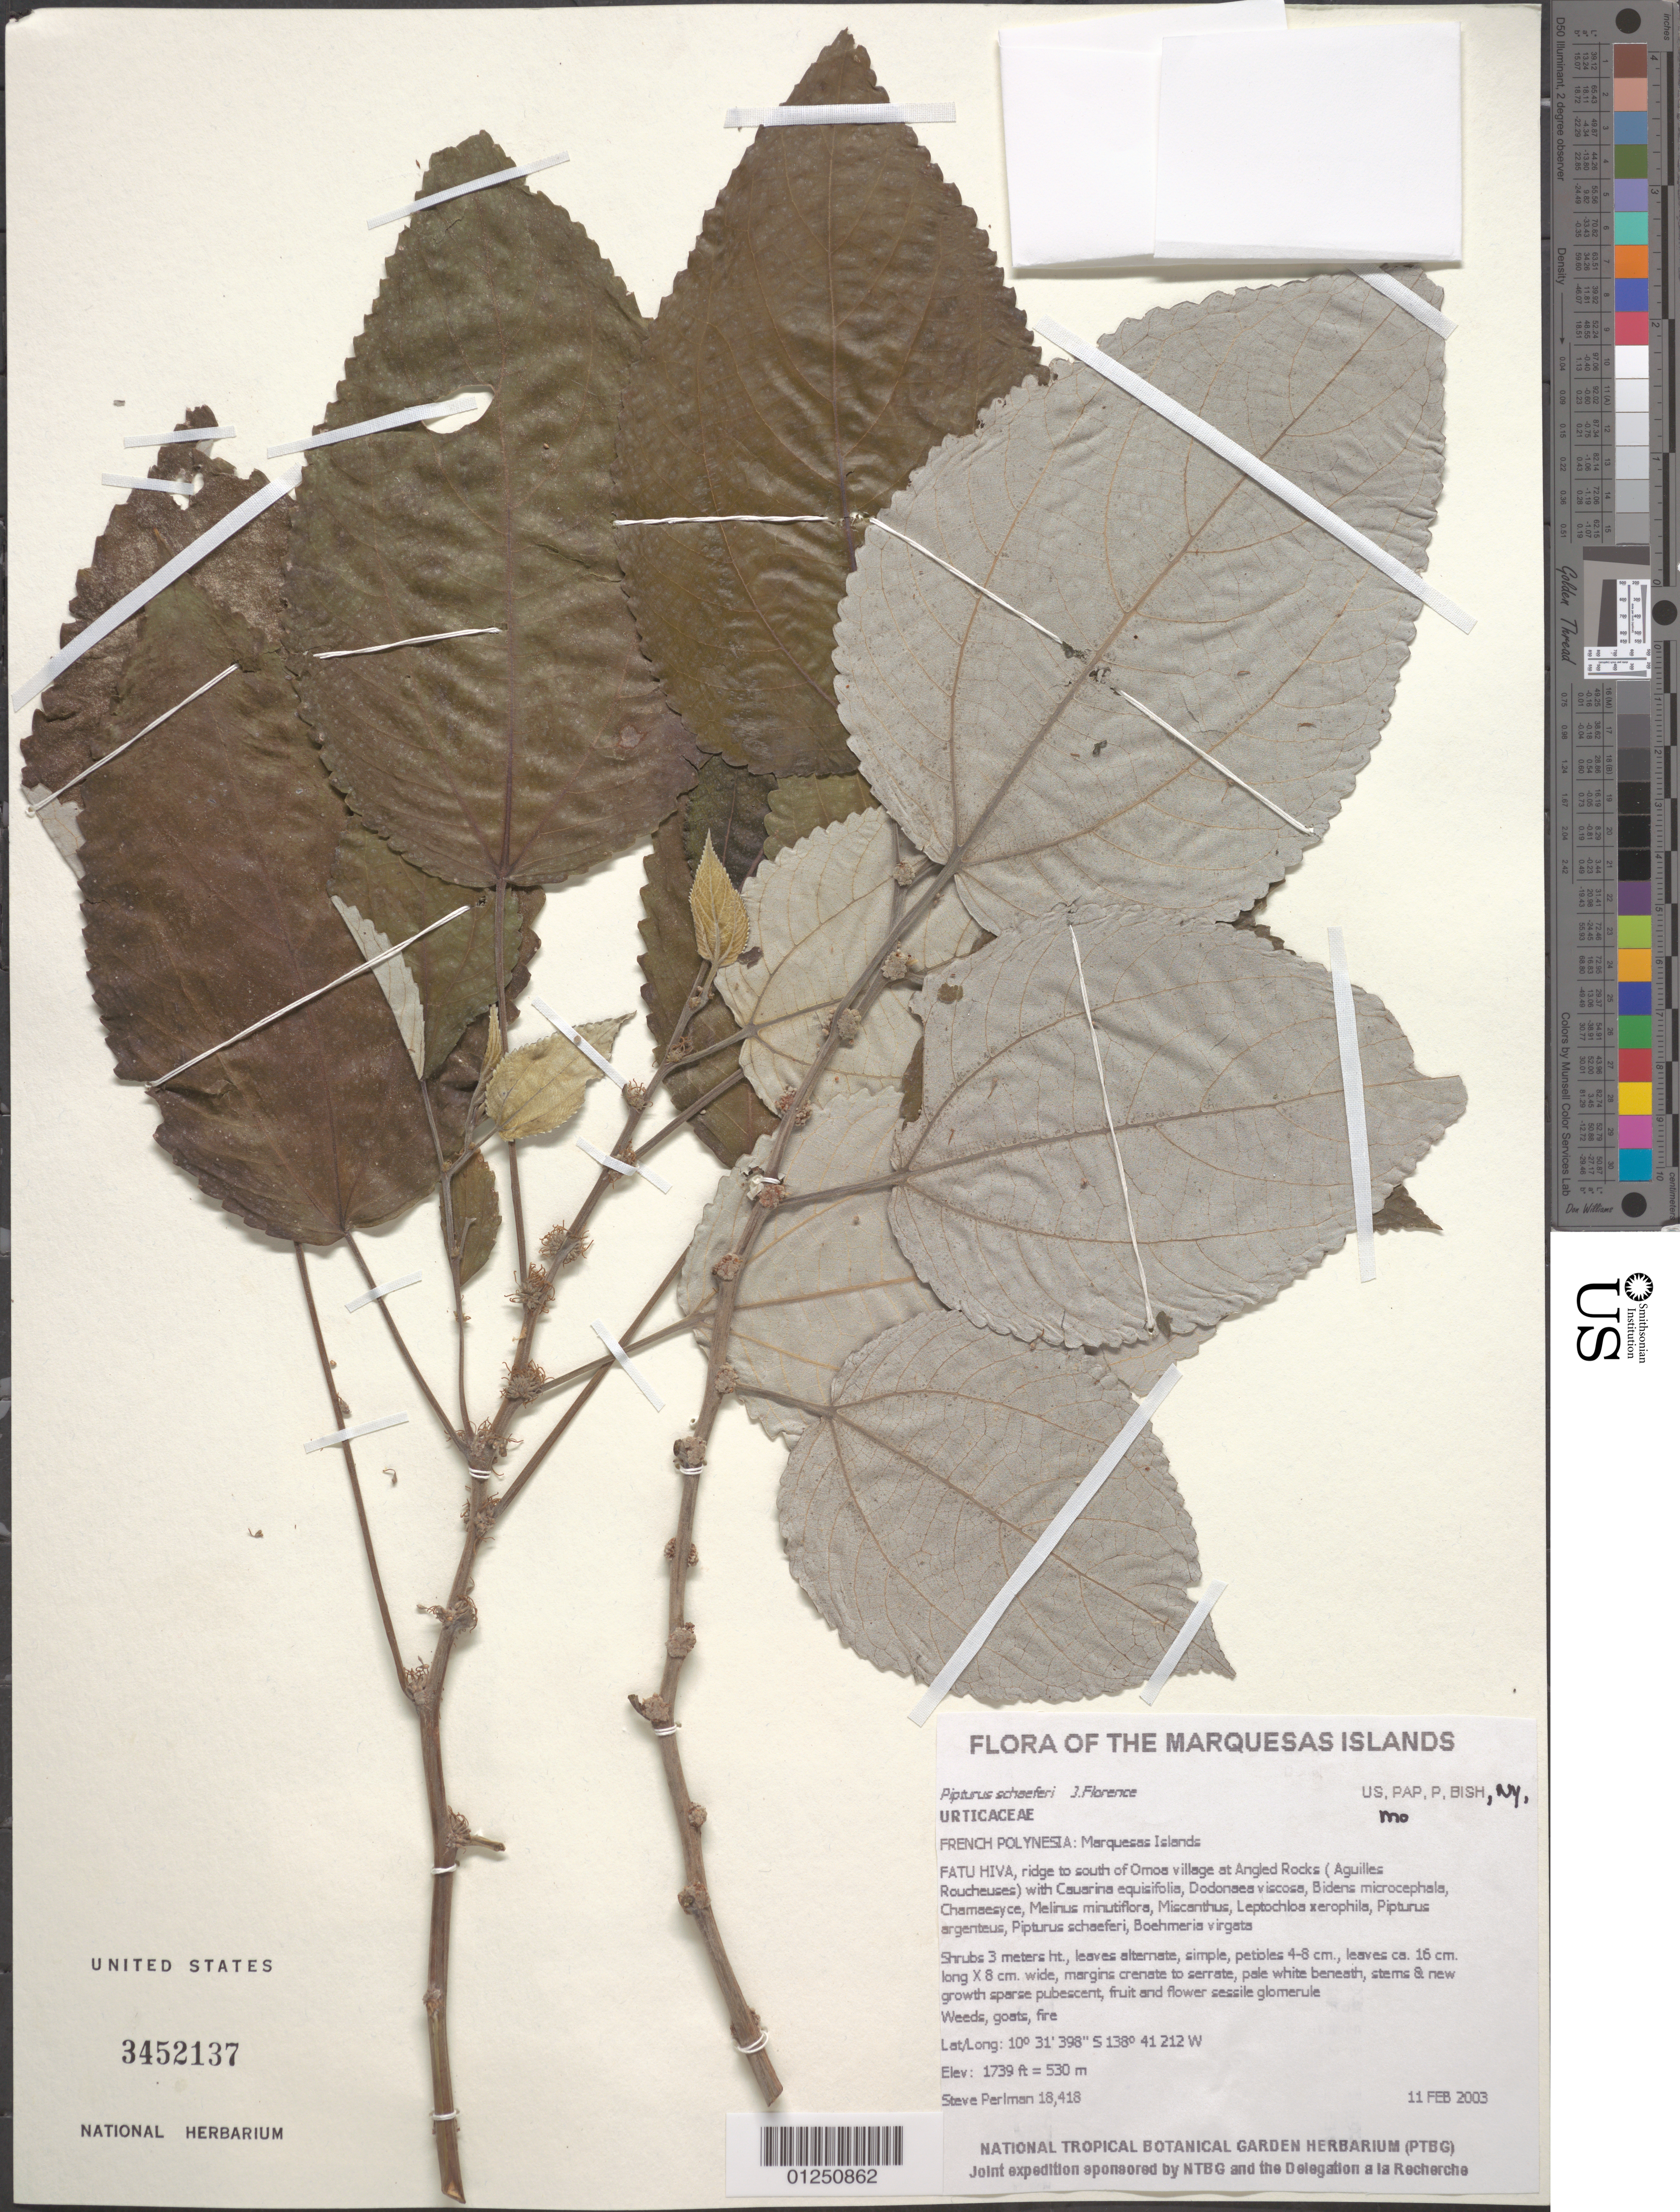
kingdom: Plantae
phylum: Tracheophyta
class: Magnoliopsida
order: Rosales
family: Urticaceae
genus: Pipturus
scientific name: Pipturus schaeferi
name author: J. Florence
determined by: Perlman, S. P.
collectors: S. P. Perlman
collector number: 18418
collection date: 2003-02-11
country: French Polynesia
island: Fatu Hiva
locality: Ridge to south of Omoa village at Angled Rocks (Aguilles Roucheuses)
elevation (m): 530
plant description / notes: Weeds, goats, fire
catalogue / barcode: US 3452137